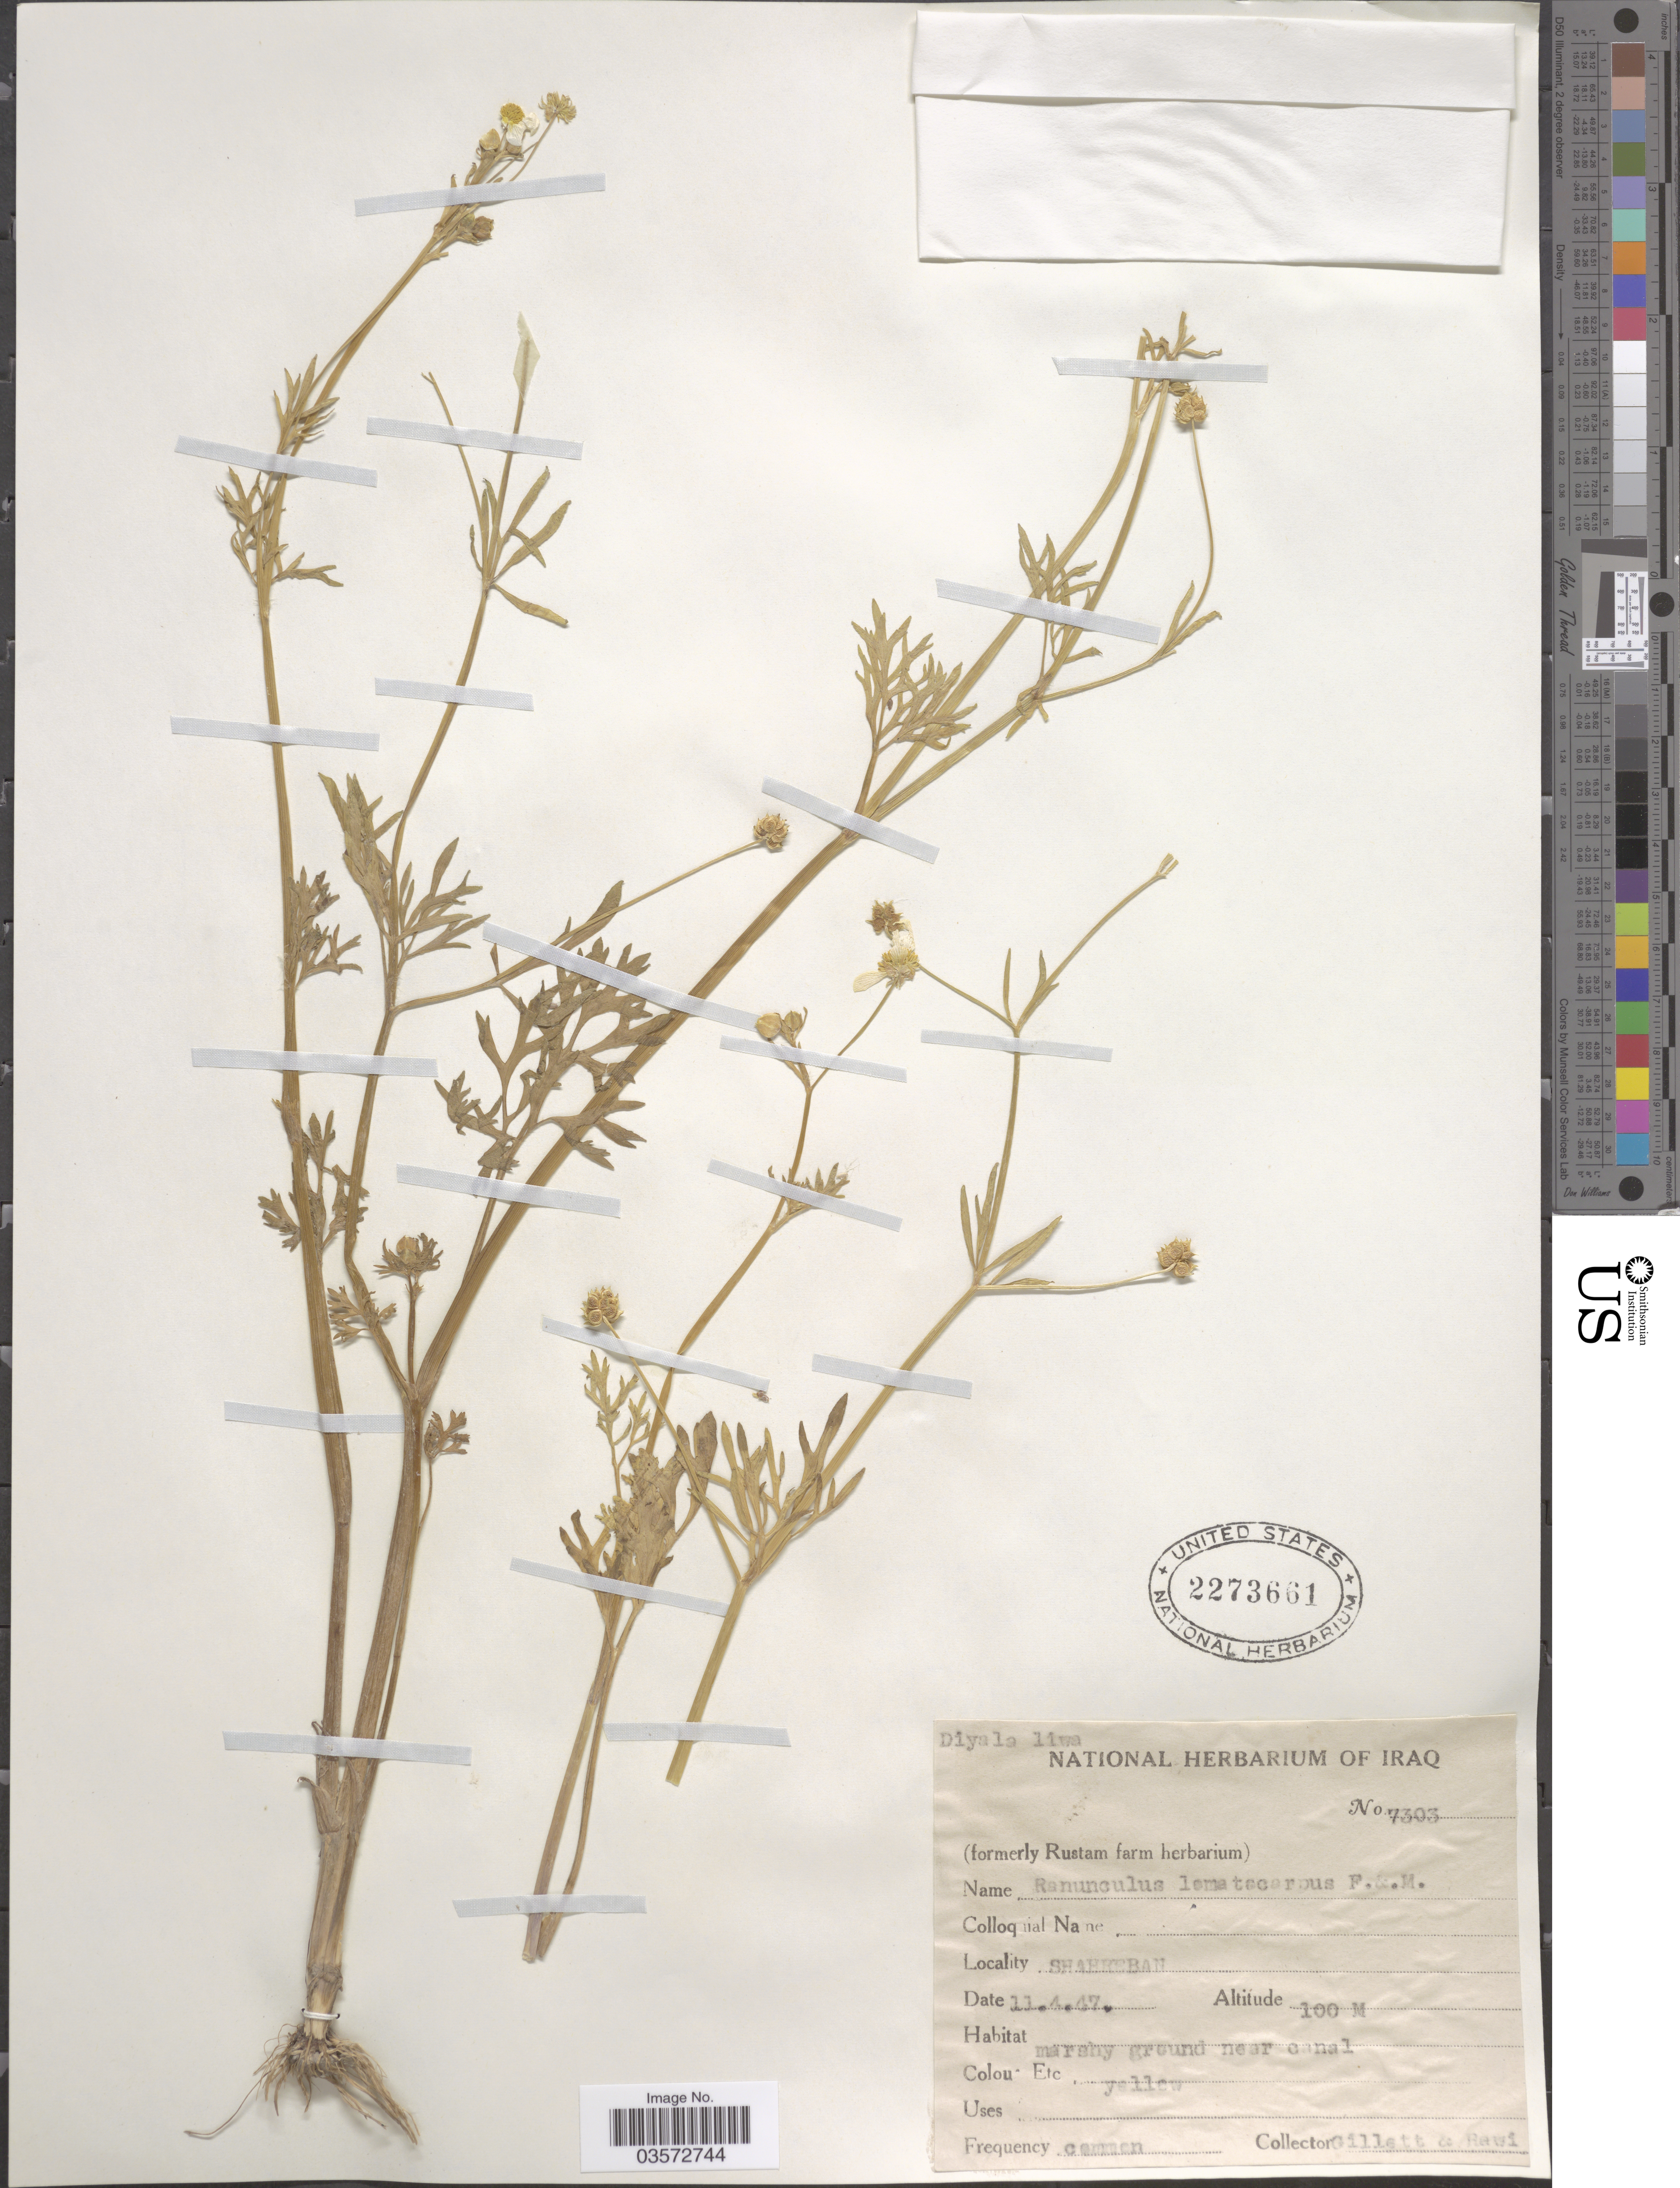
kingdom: Plantae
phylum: Tracheophyta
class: Magnoliopsida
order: Ranunculales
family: Ranunculaceae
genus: Ranunculus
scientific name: Ranunculus lomatocarpus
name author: Fisch. ex A. Spreng.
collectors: Gillett, -- & -. Rawi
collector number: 7303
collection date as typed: Transcribed d/m/y: 11/4/47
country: Iraq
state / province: Diyala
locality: Diyale liwa. Shahreban. Marshy ground near canal.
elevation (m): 100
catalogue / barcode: US 2273661